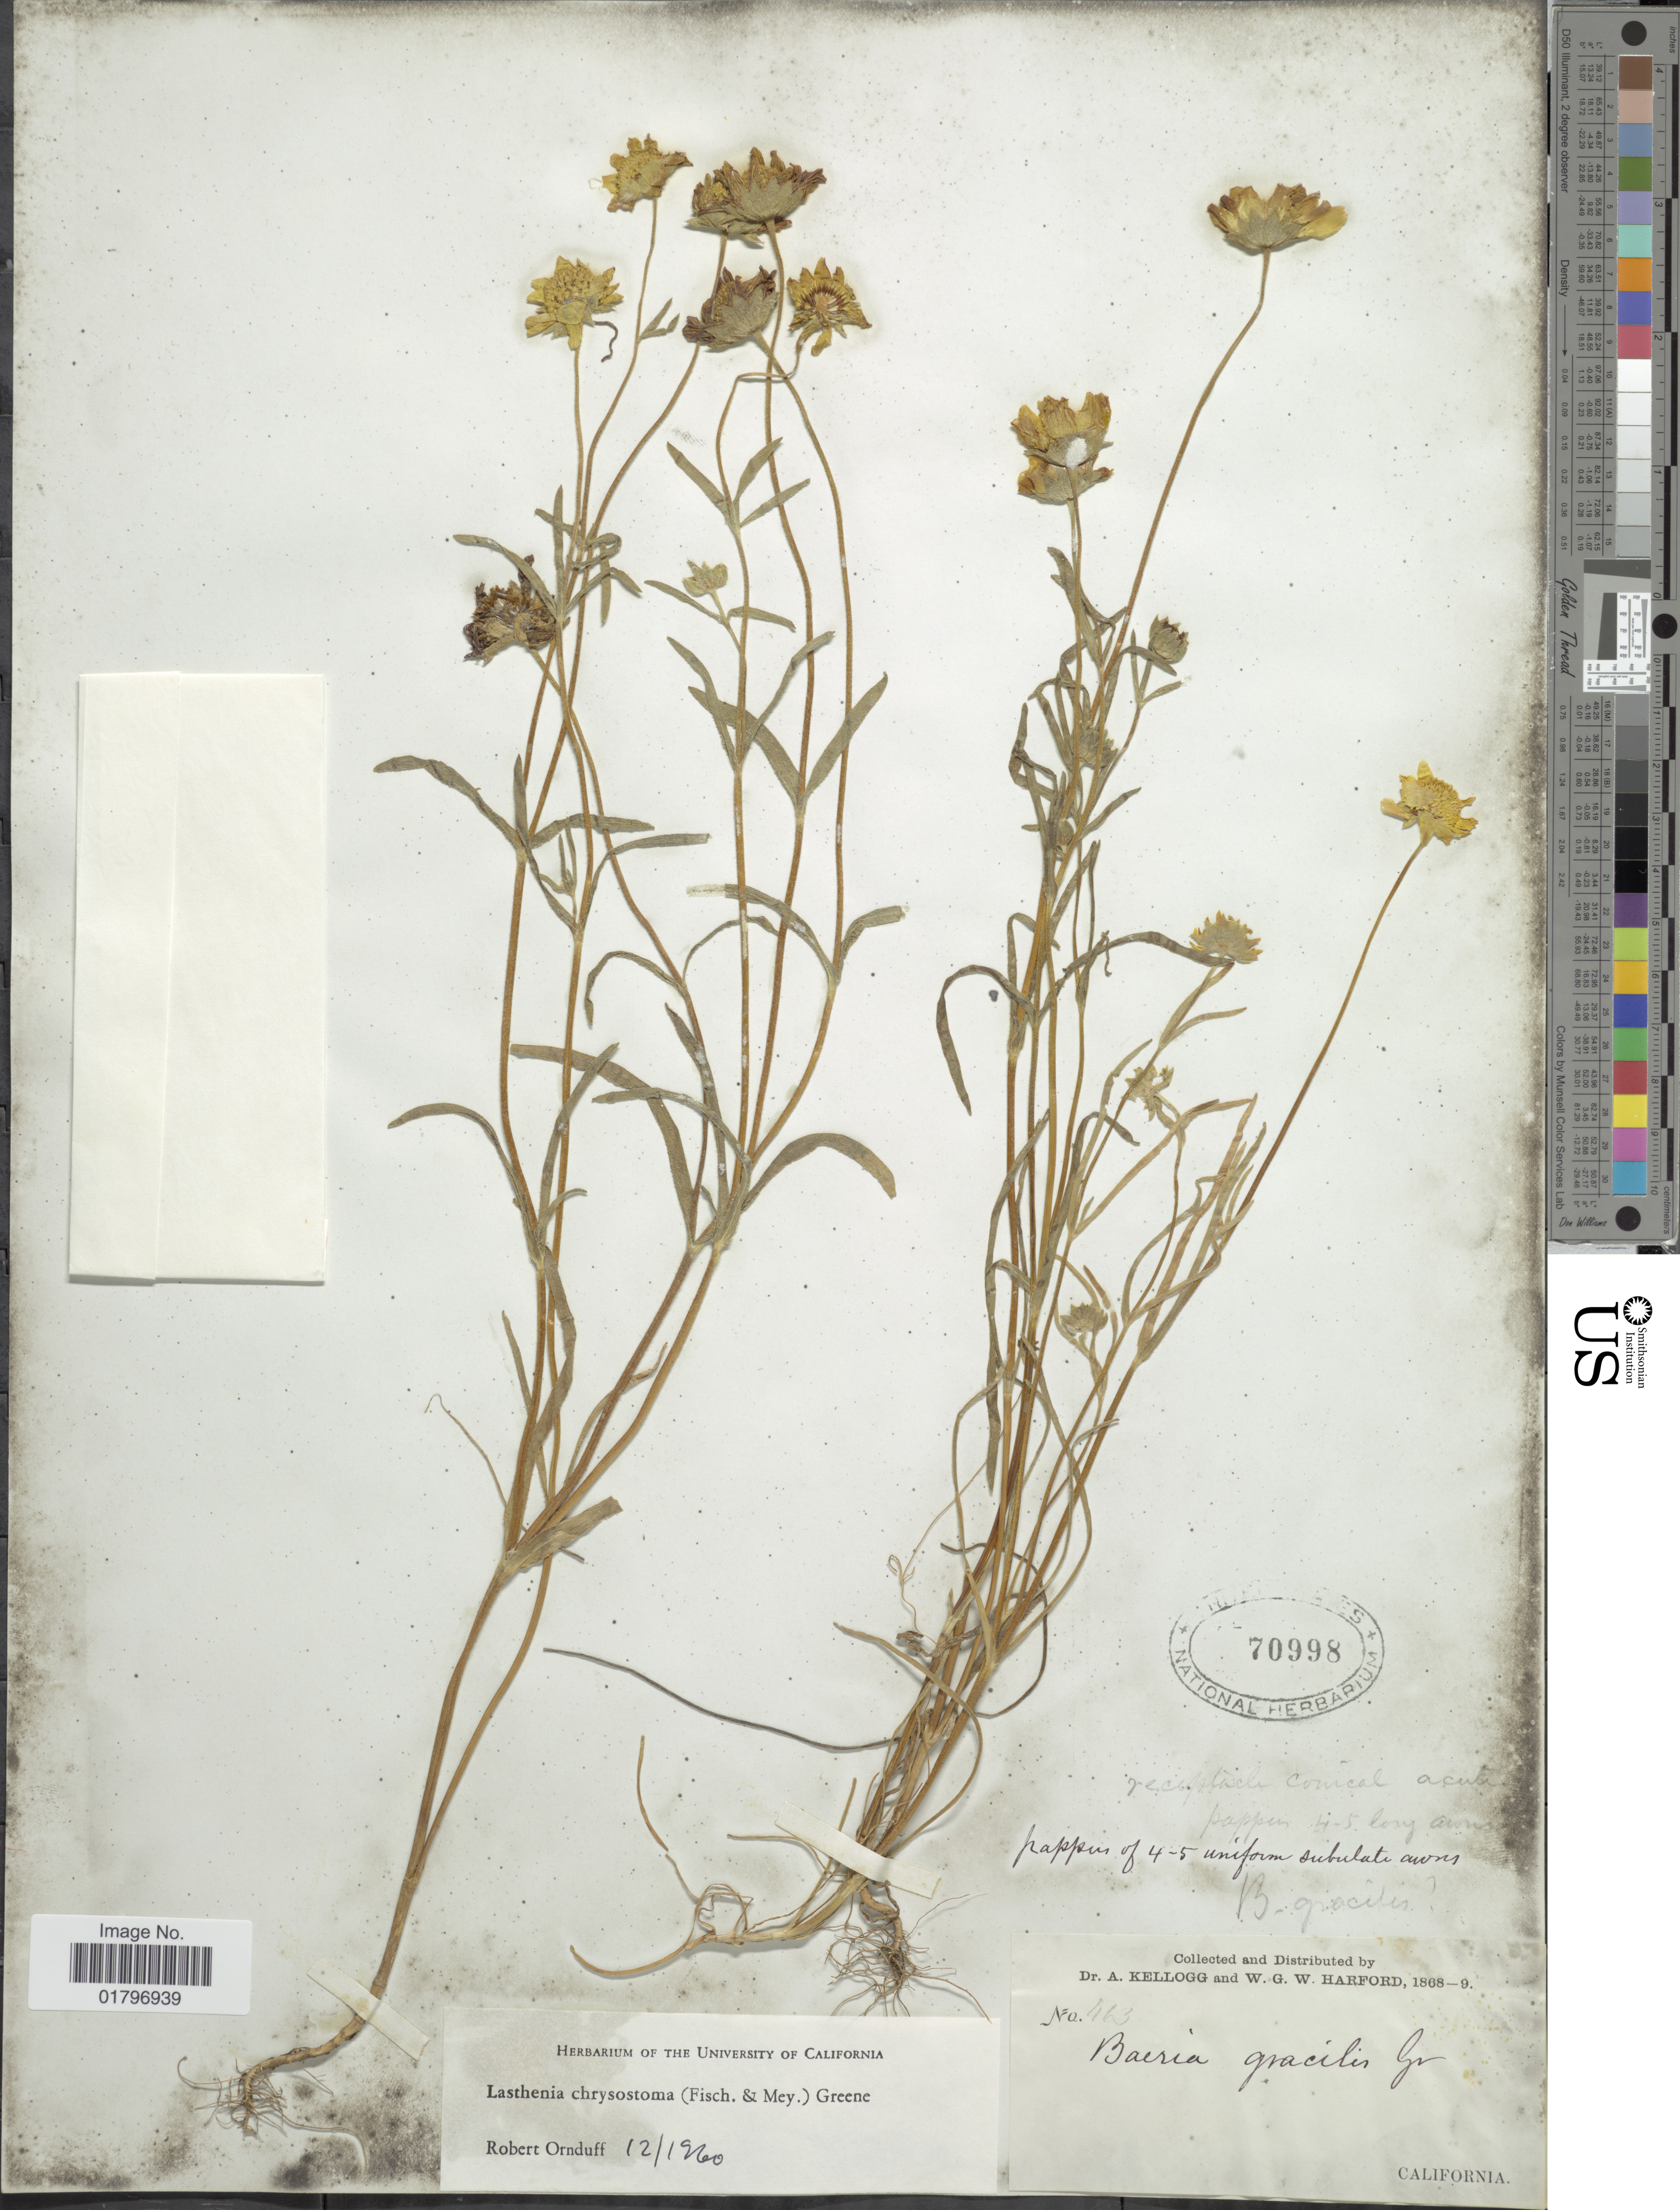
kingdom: Plantae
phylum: Tracheophyta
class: Magnoliopsida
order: Asterales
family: Asteraceae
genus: Lasthenia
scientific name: Lasthenia chrysostoma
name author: (Fisch. & C.A. Mey.) Greene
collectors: A. Kellogg & W. G. W. Harford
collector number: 463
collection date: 1868/1869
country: United States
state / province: California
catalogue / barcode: US 70998